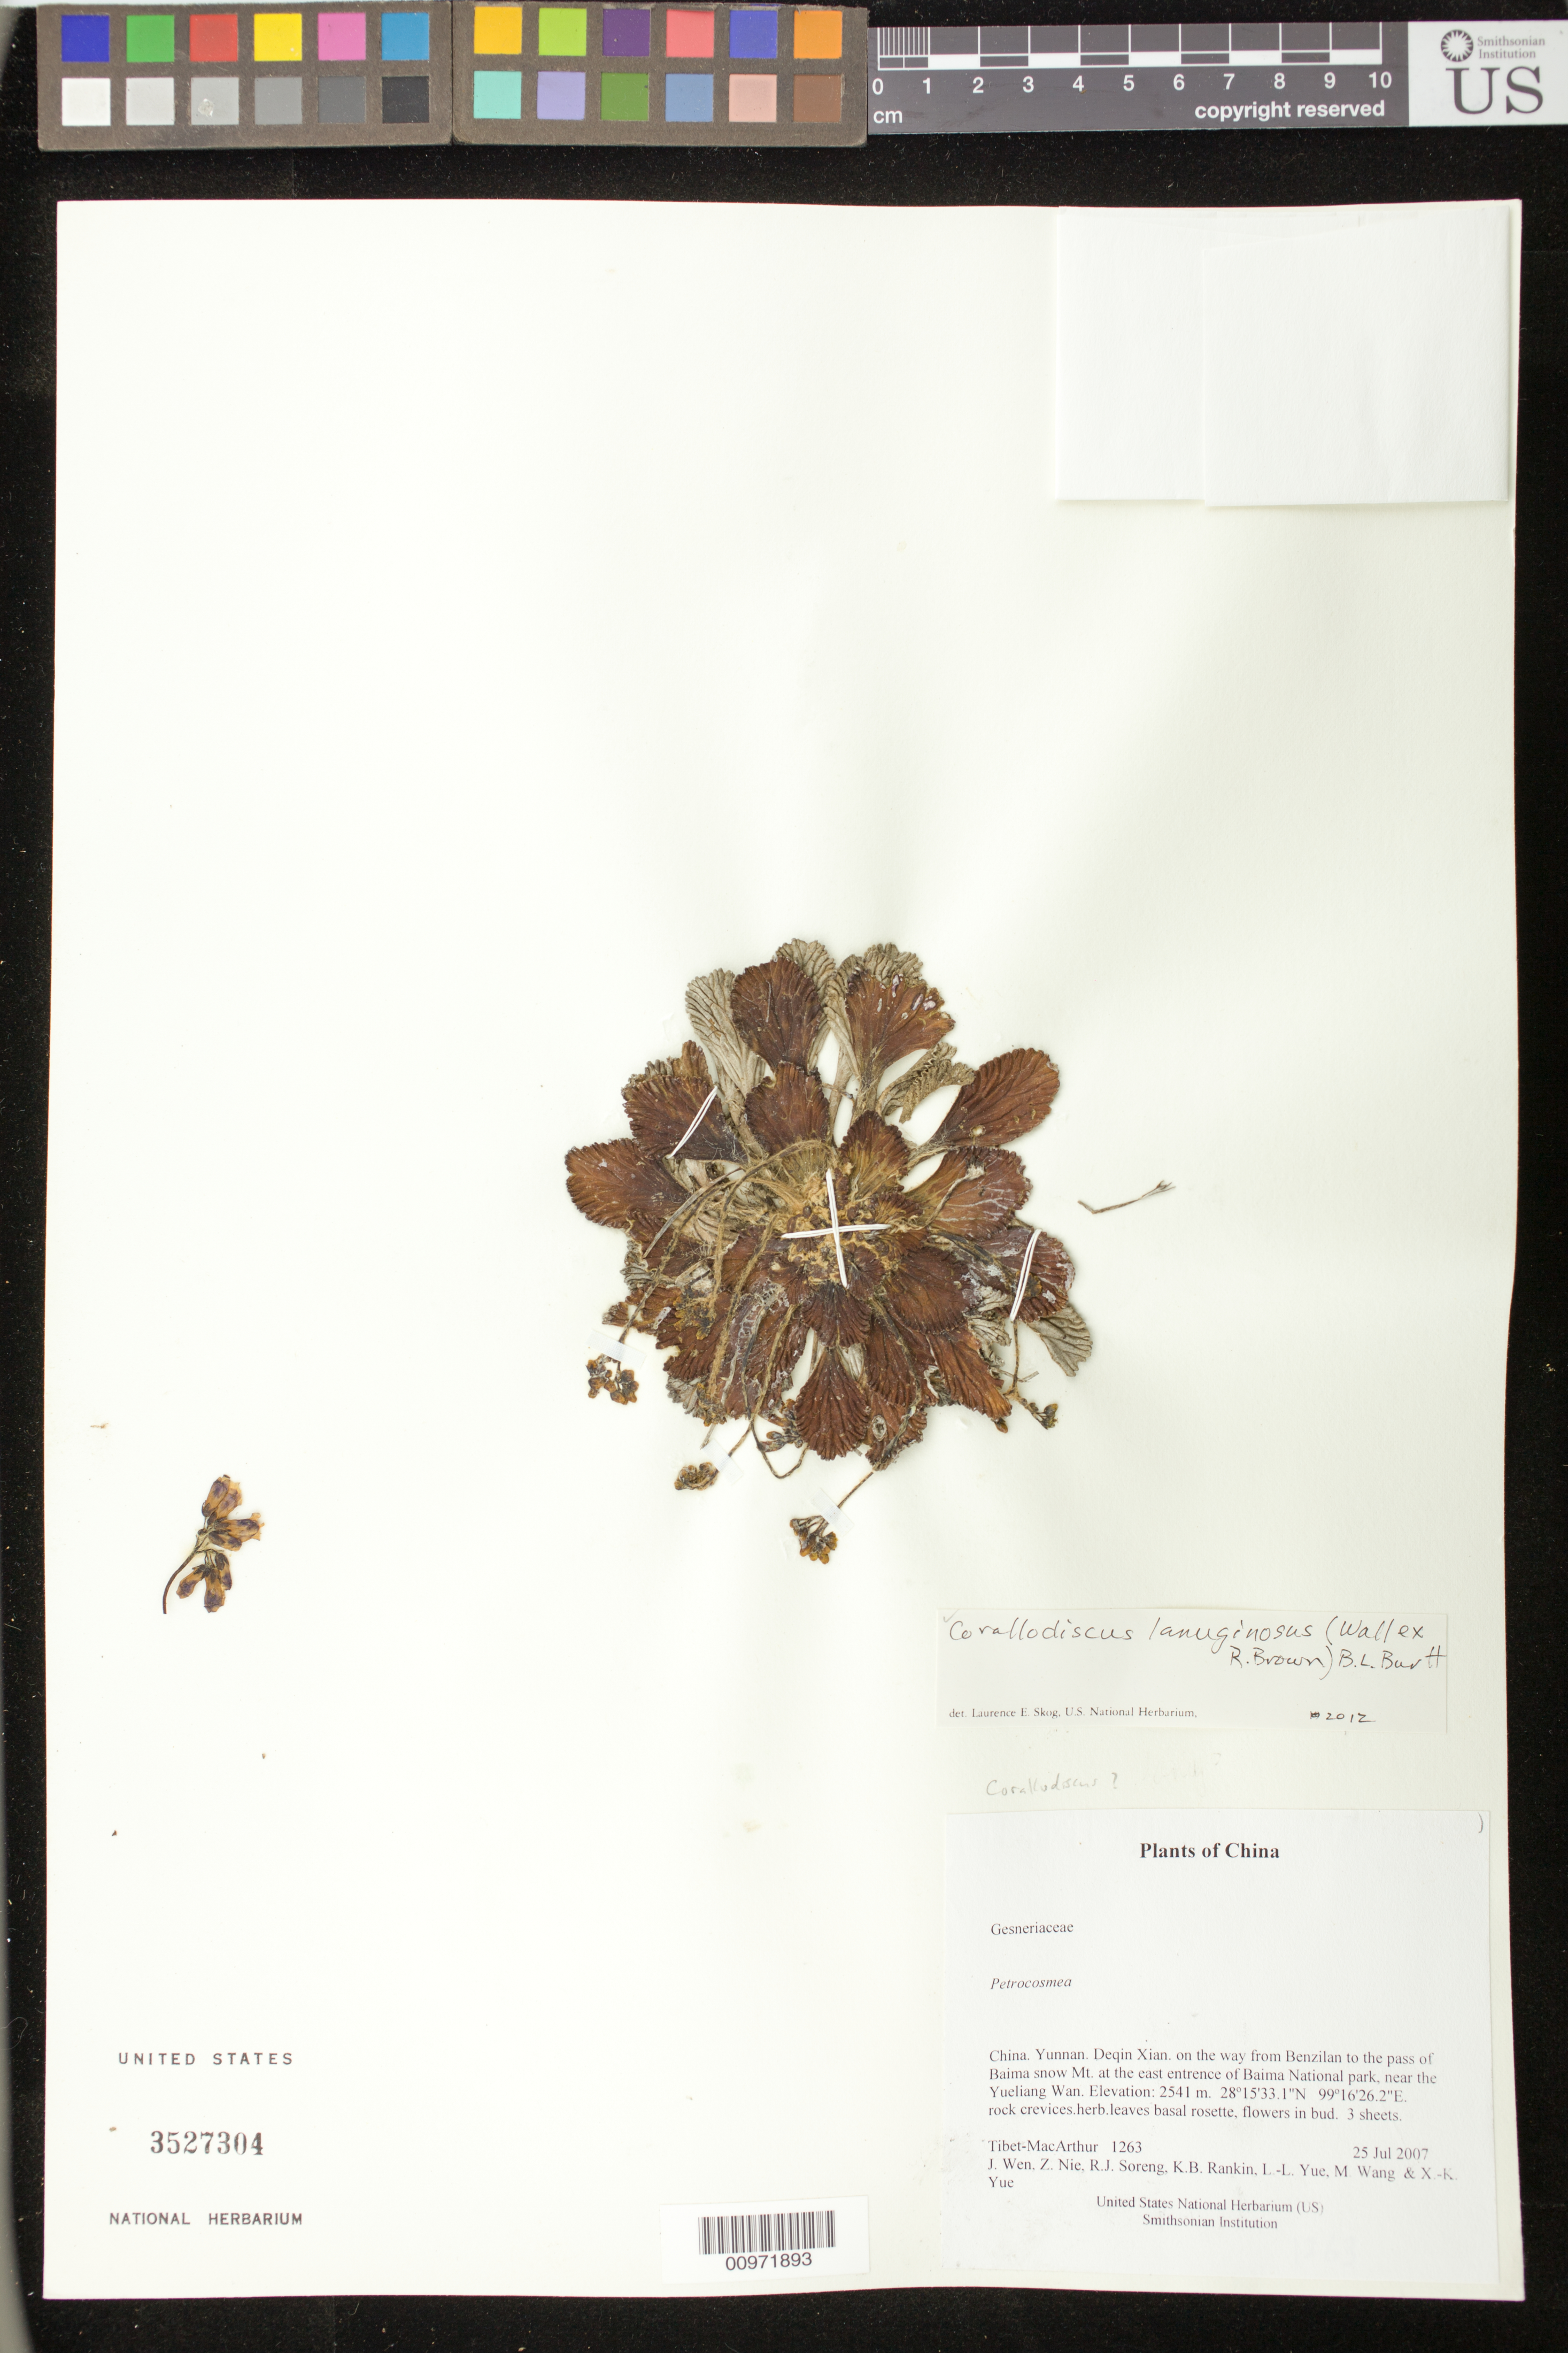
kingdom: Plantae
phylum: Tracheophyta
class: Magnoliopsida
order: Lamiales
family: Gesneriaceae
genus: Petrocosmea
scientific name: Petrocosmea sp.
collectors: Tibet-MacArthur, J. Wen, Z. Nie, R. J. Soreng, K. Rankin, L. Yue, M. Wang & X. Yue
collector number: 1263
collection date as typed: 25 Jul 2007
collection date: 2007-07-25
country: China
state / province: Yunnan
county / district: Deqin Xian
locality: on the way from Benzilan to the pass of Baima snow Mt. at the east entrence of Baima National park, near the Yueliang Wan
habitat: rock crevices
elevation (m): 2541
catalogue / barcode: US 3527304